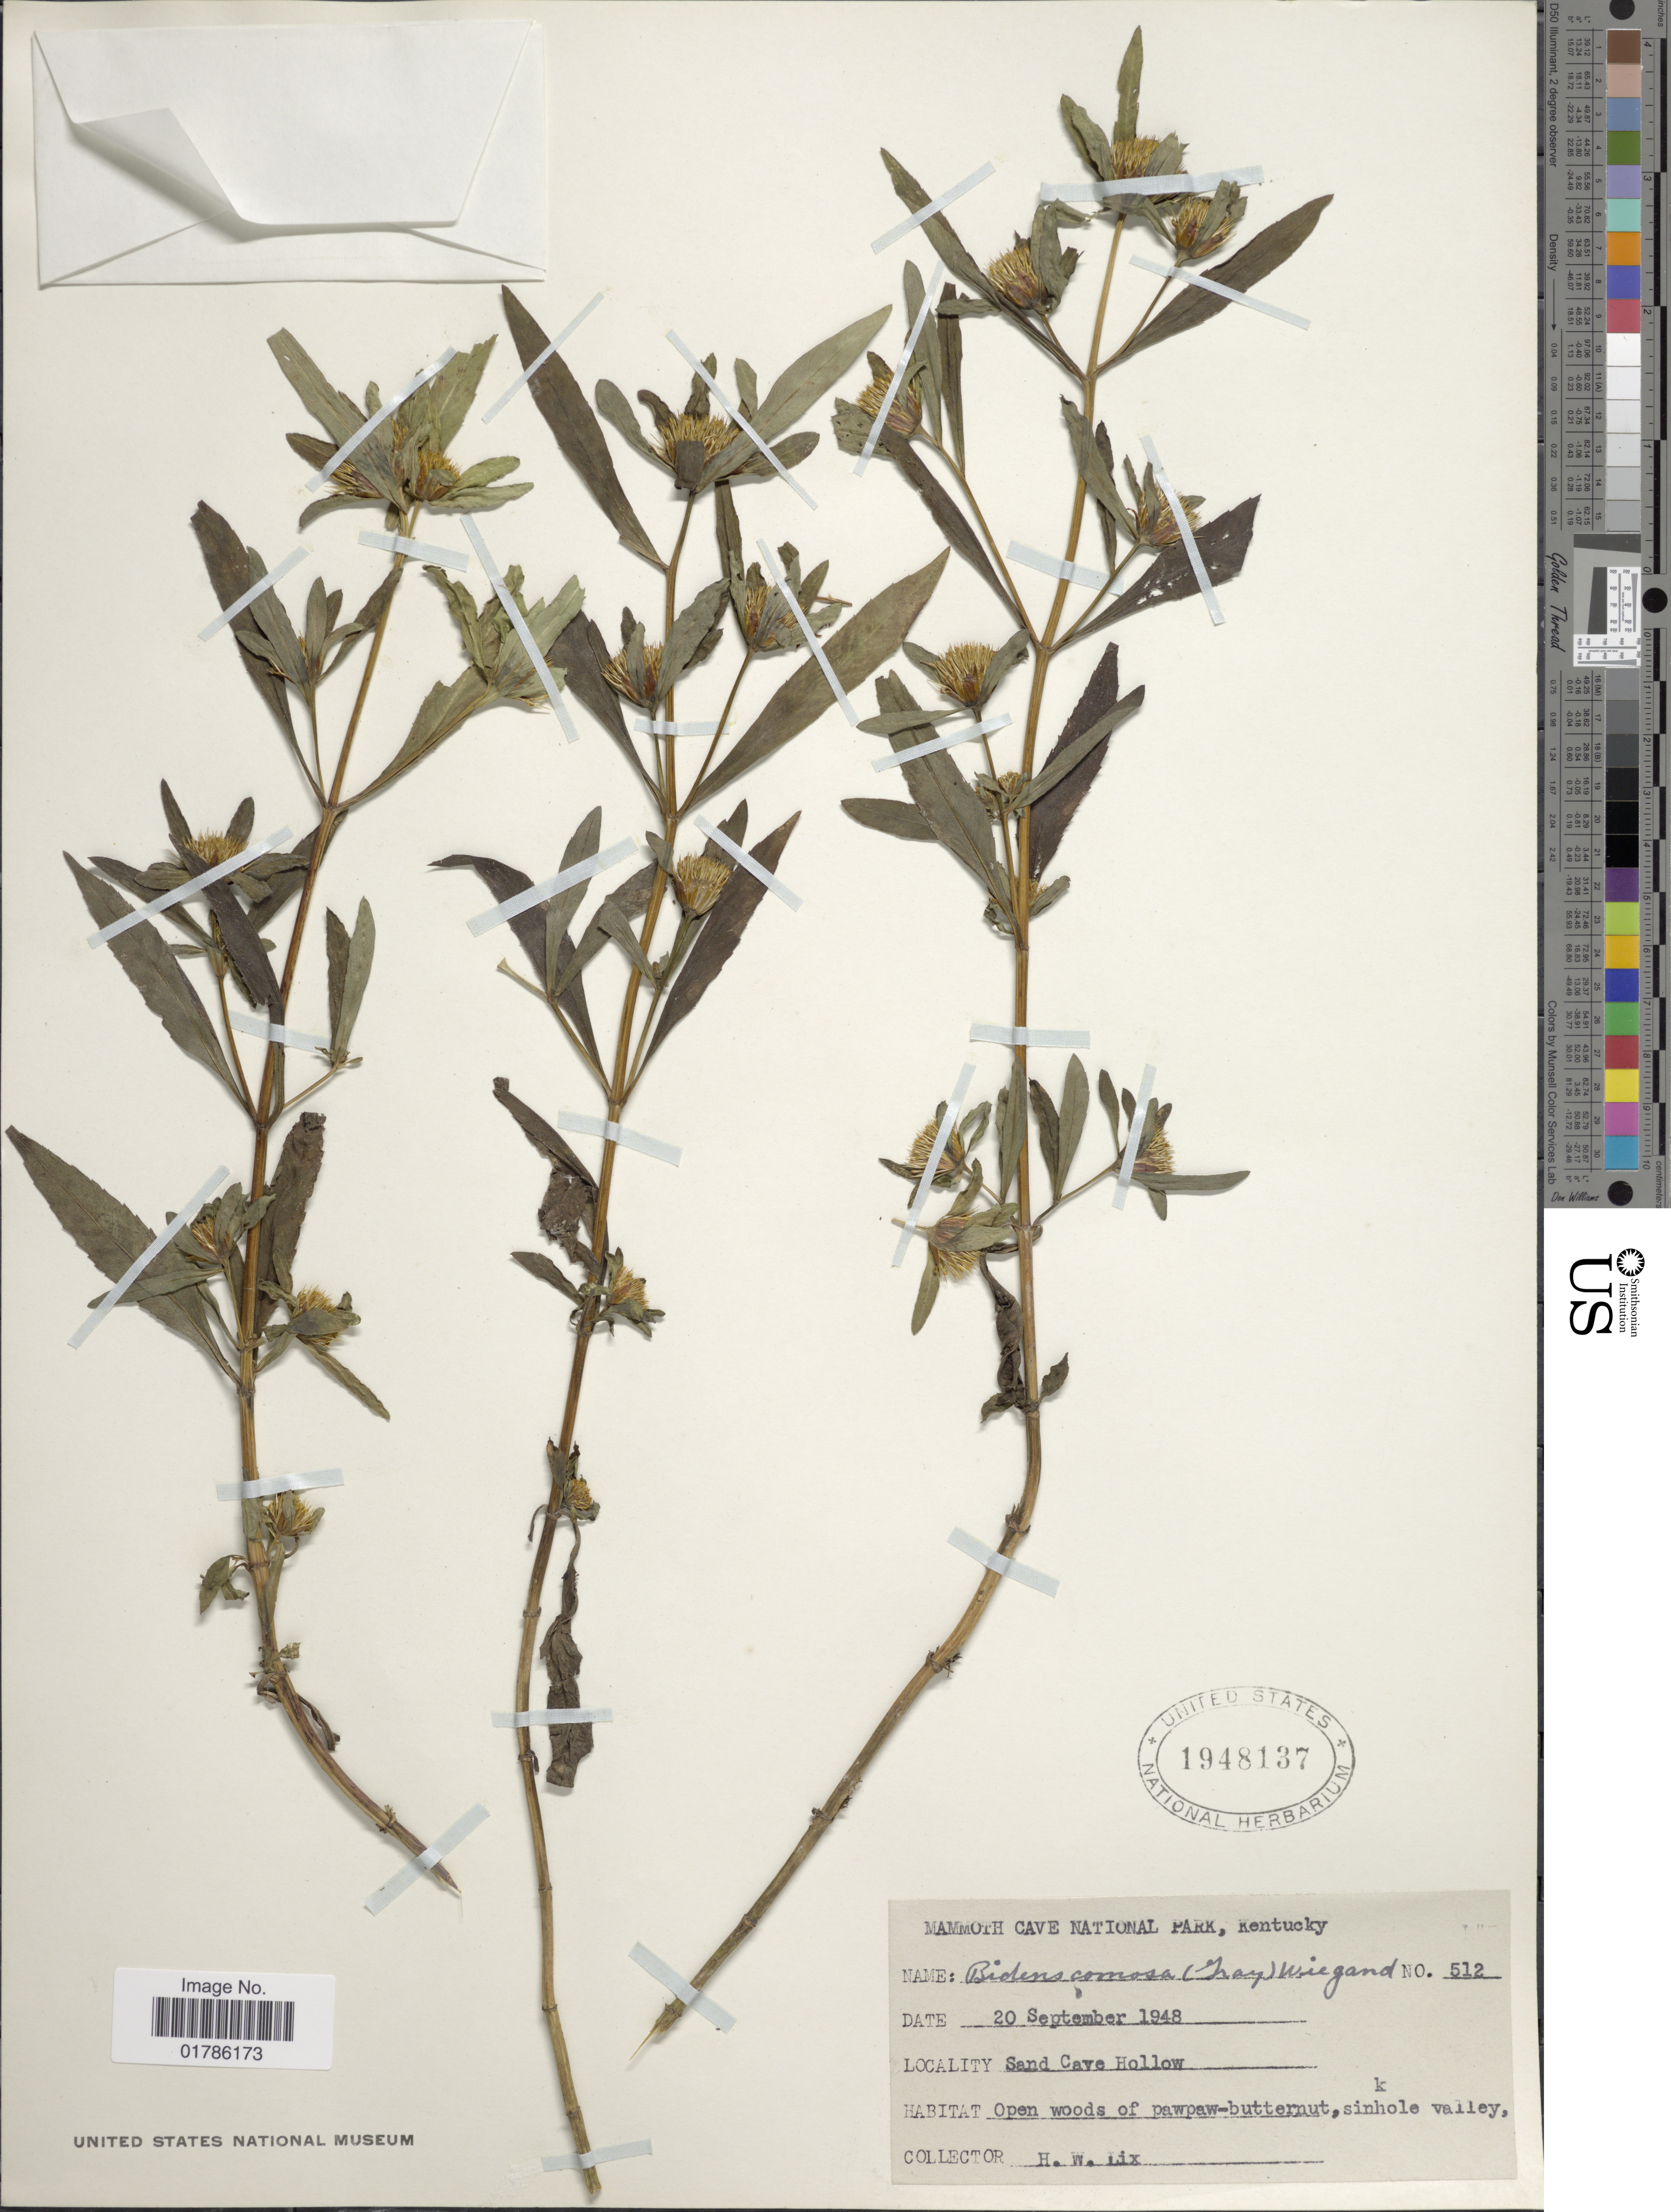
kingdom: Plantae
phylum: Tracheophyta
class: Magnoliopsida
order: Asterales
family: Asteraceae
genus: Bidens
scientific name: Bidens comosa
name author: (A. Gray) Wiegand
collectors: H. W. Lix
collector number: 512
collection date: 1948-09-20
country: United States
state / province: Kentucky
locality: Mammoth Cave National Park, Sand Cave Hollow, open woods of pawpaw-butternut, sinkhole valley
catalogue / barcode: US 1948137